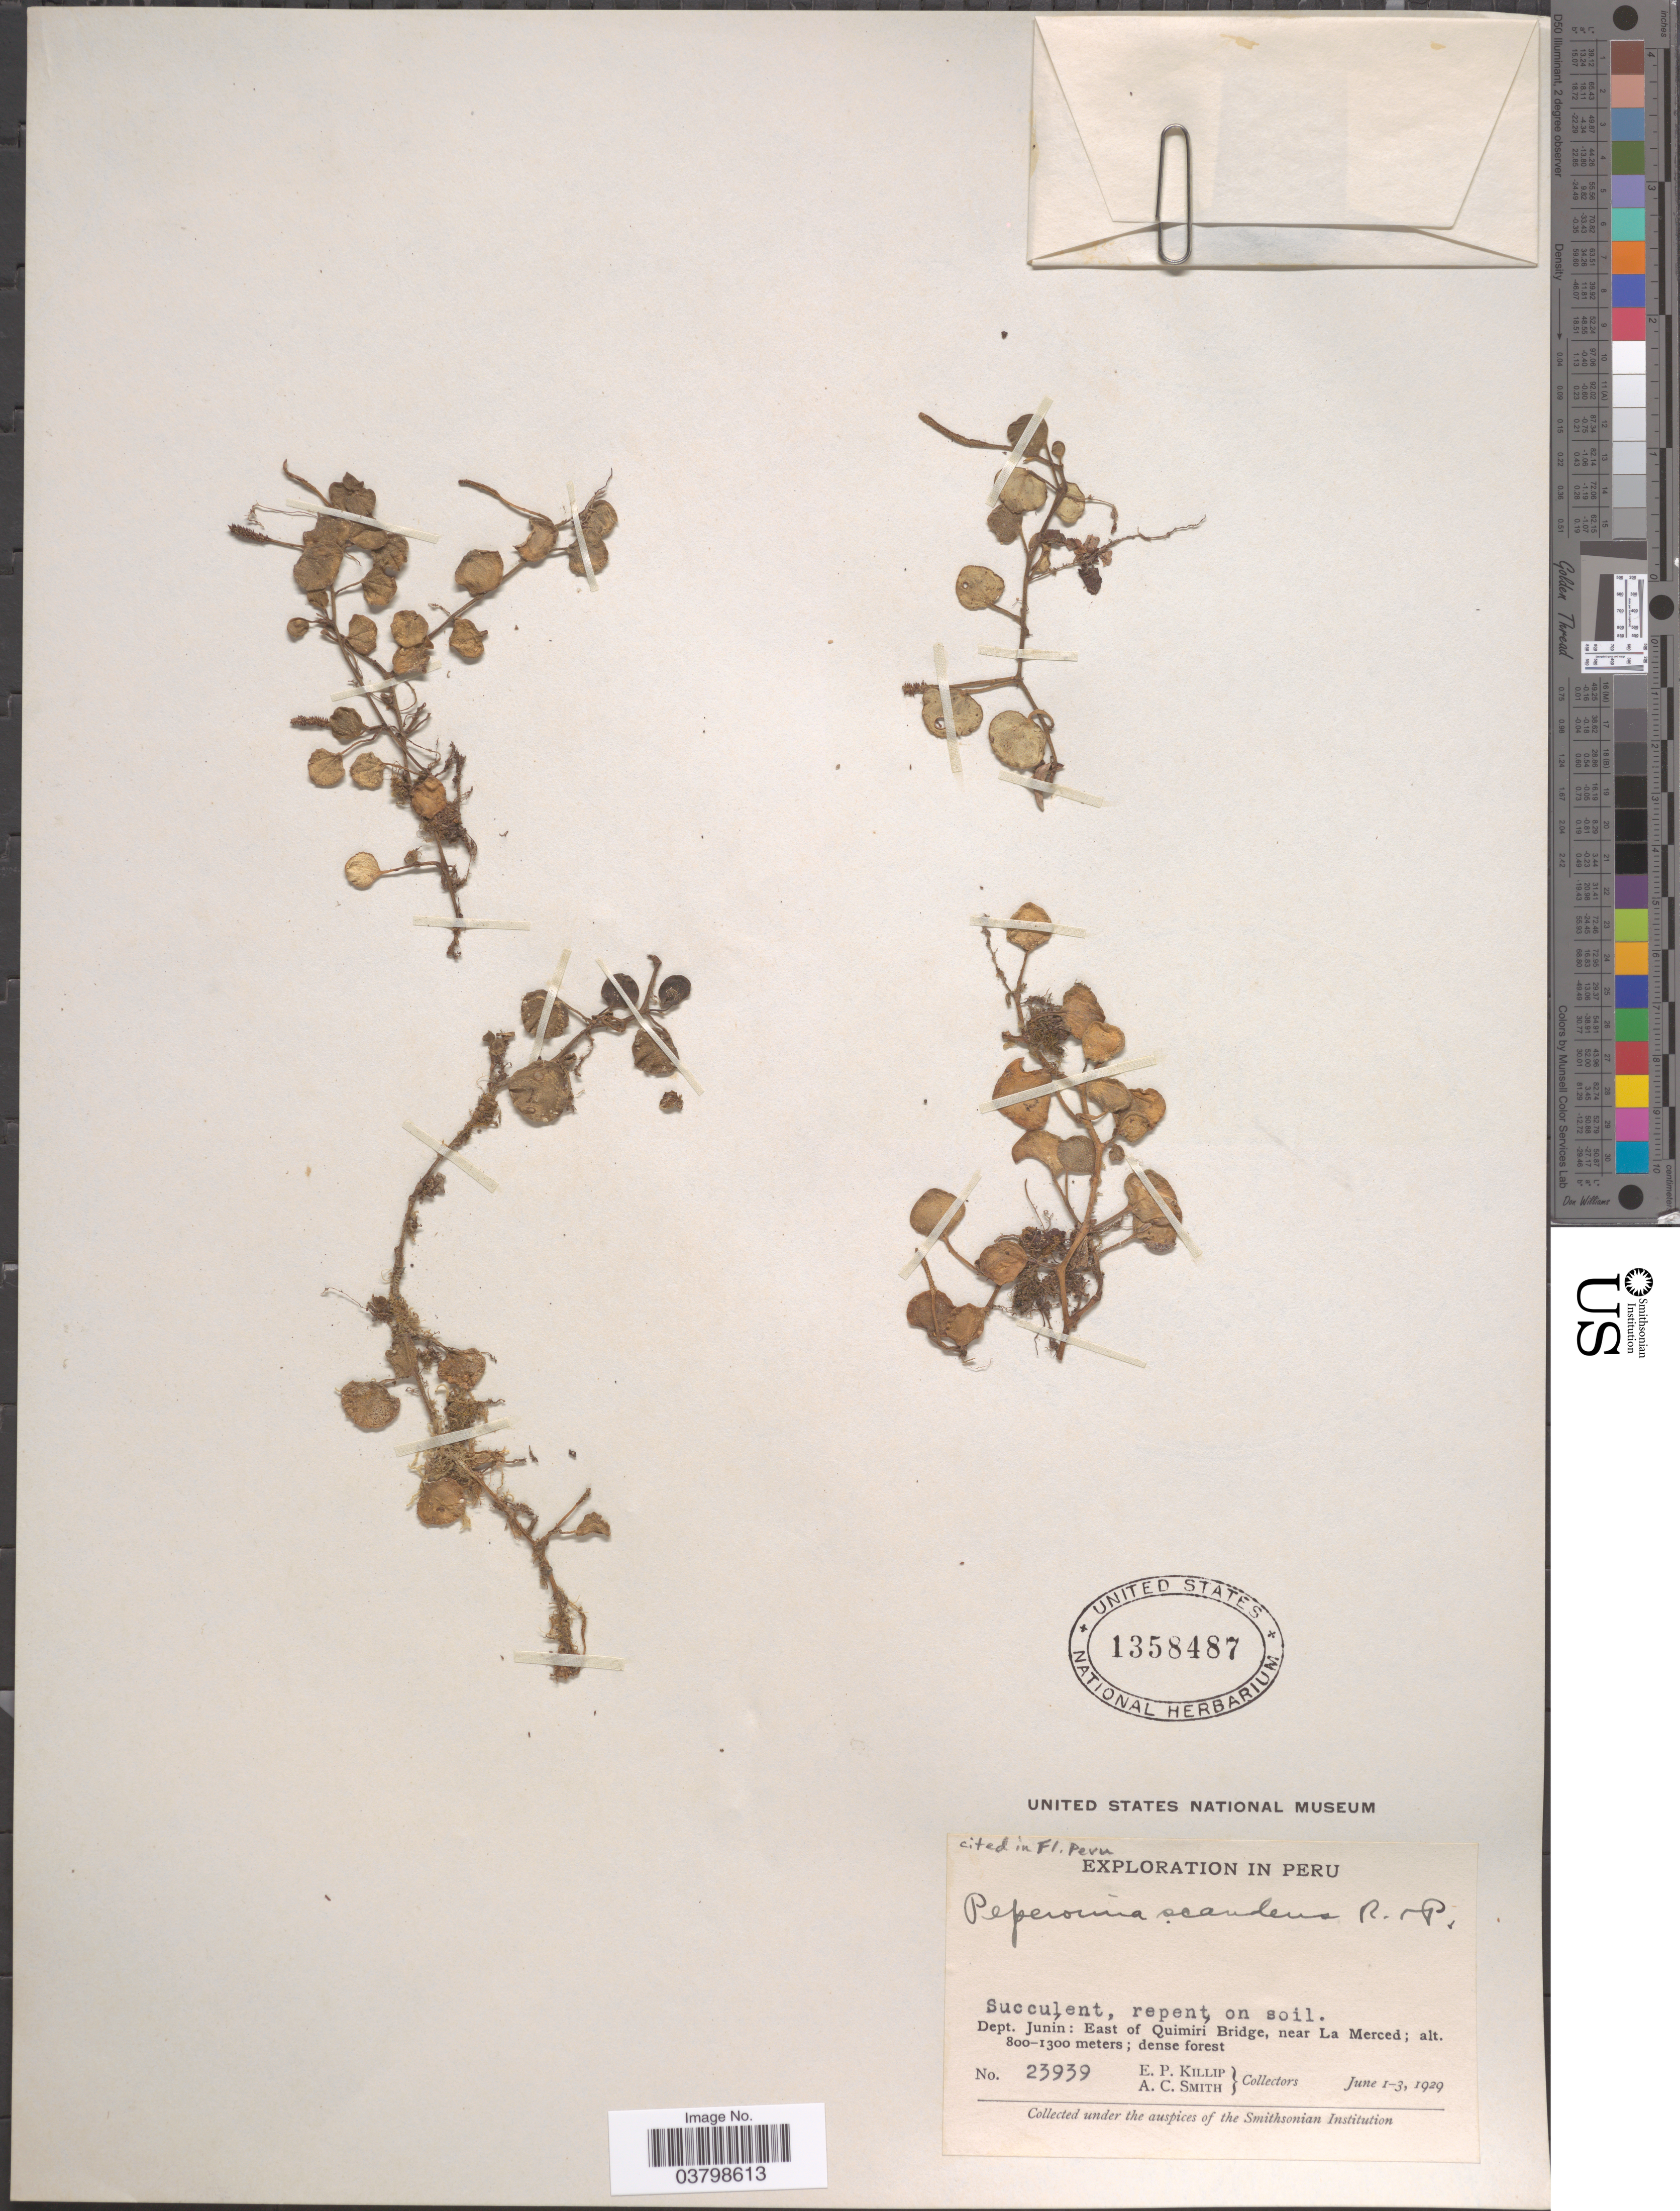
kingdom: Plantae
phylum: Tracheophyta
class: Magnoliopsida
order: Piperales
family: Piperaceae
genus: Peperomia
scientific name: Peperomia serpens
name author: (Sw.) Loudon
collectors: E. P. Killip & A. C. Smith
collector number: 23939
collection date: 1929-06-01/1929-06-03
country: Peru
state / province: Junín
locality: Dept. Junín: East of Quimiri Bridge, near La Merced.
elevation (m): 800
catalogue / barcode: US 1358487